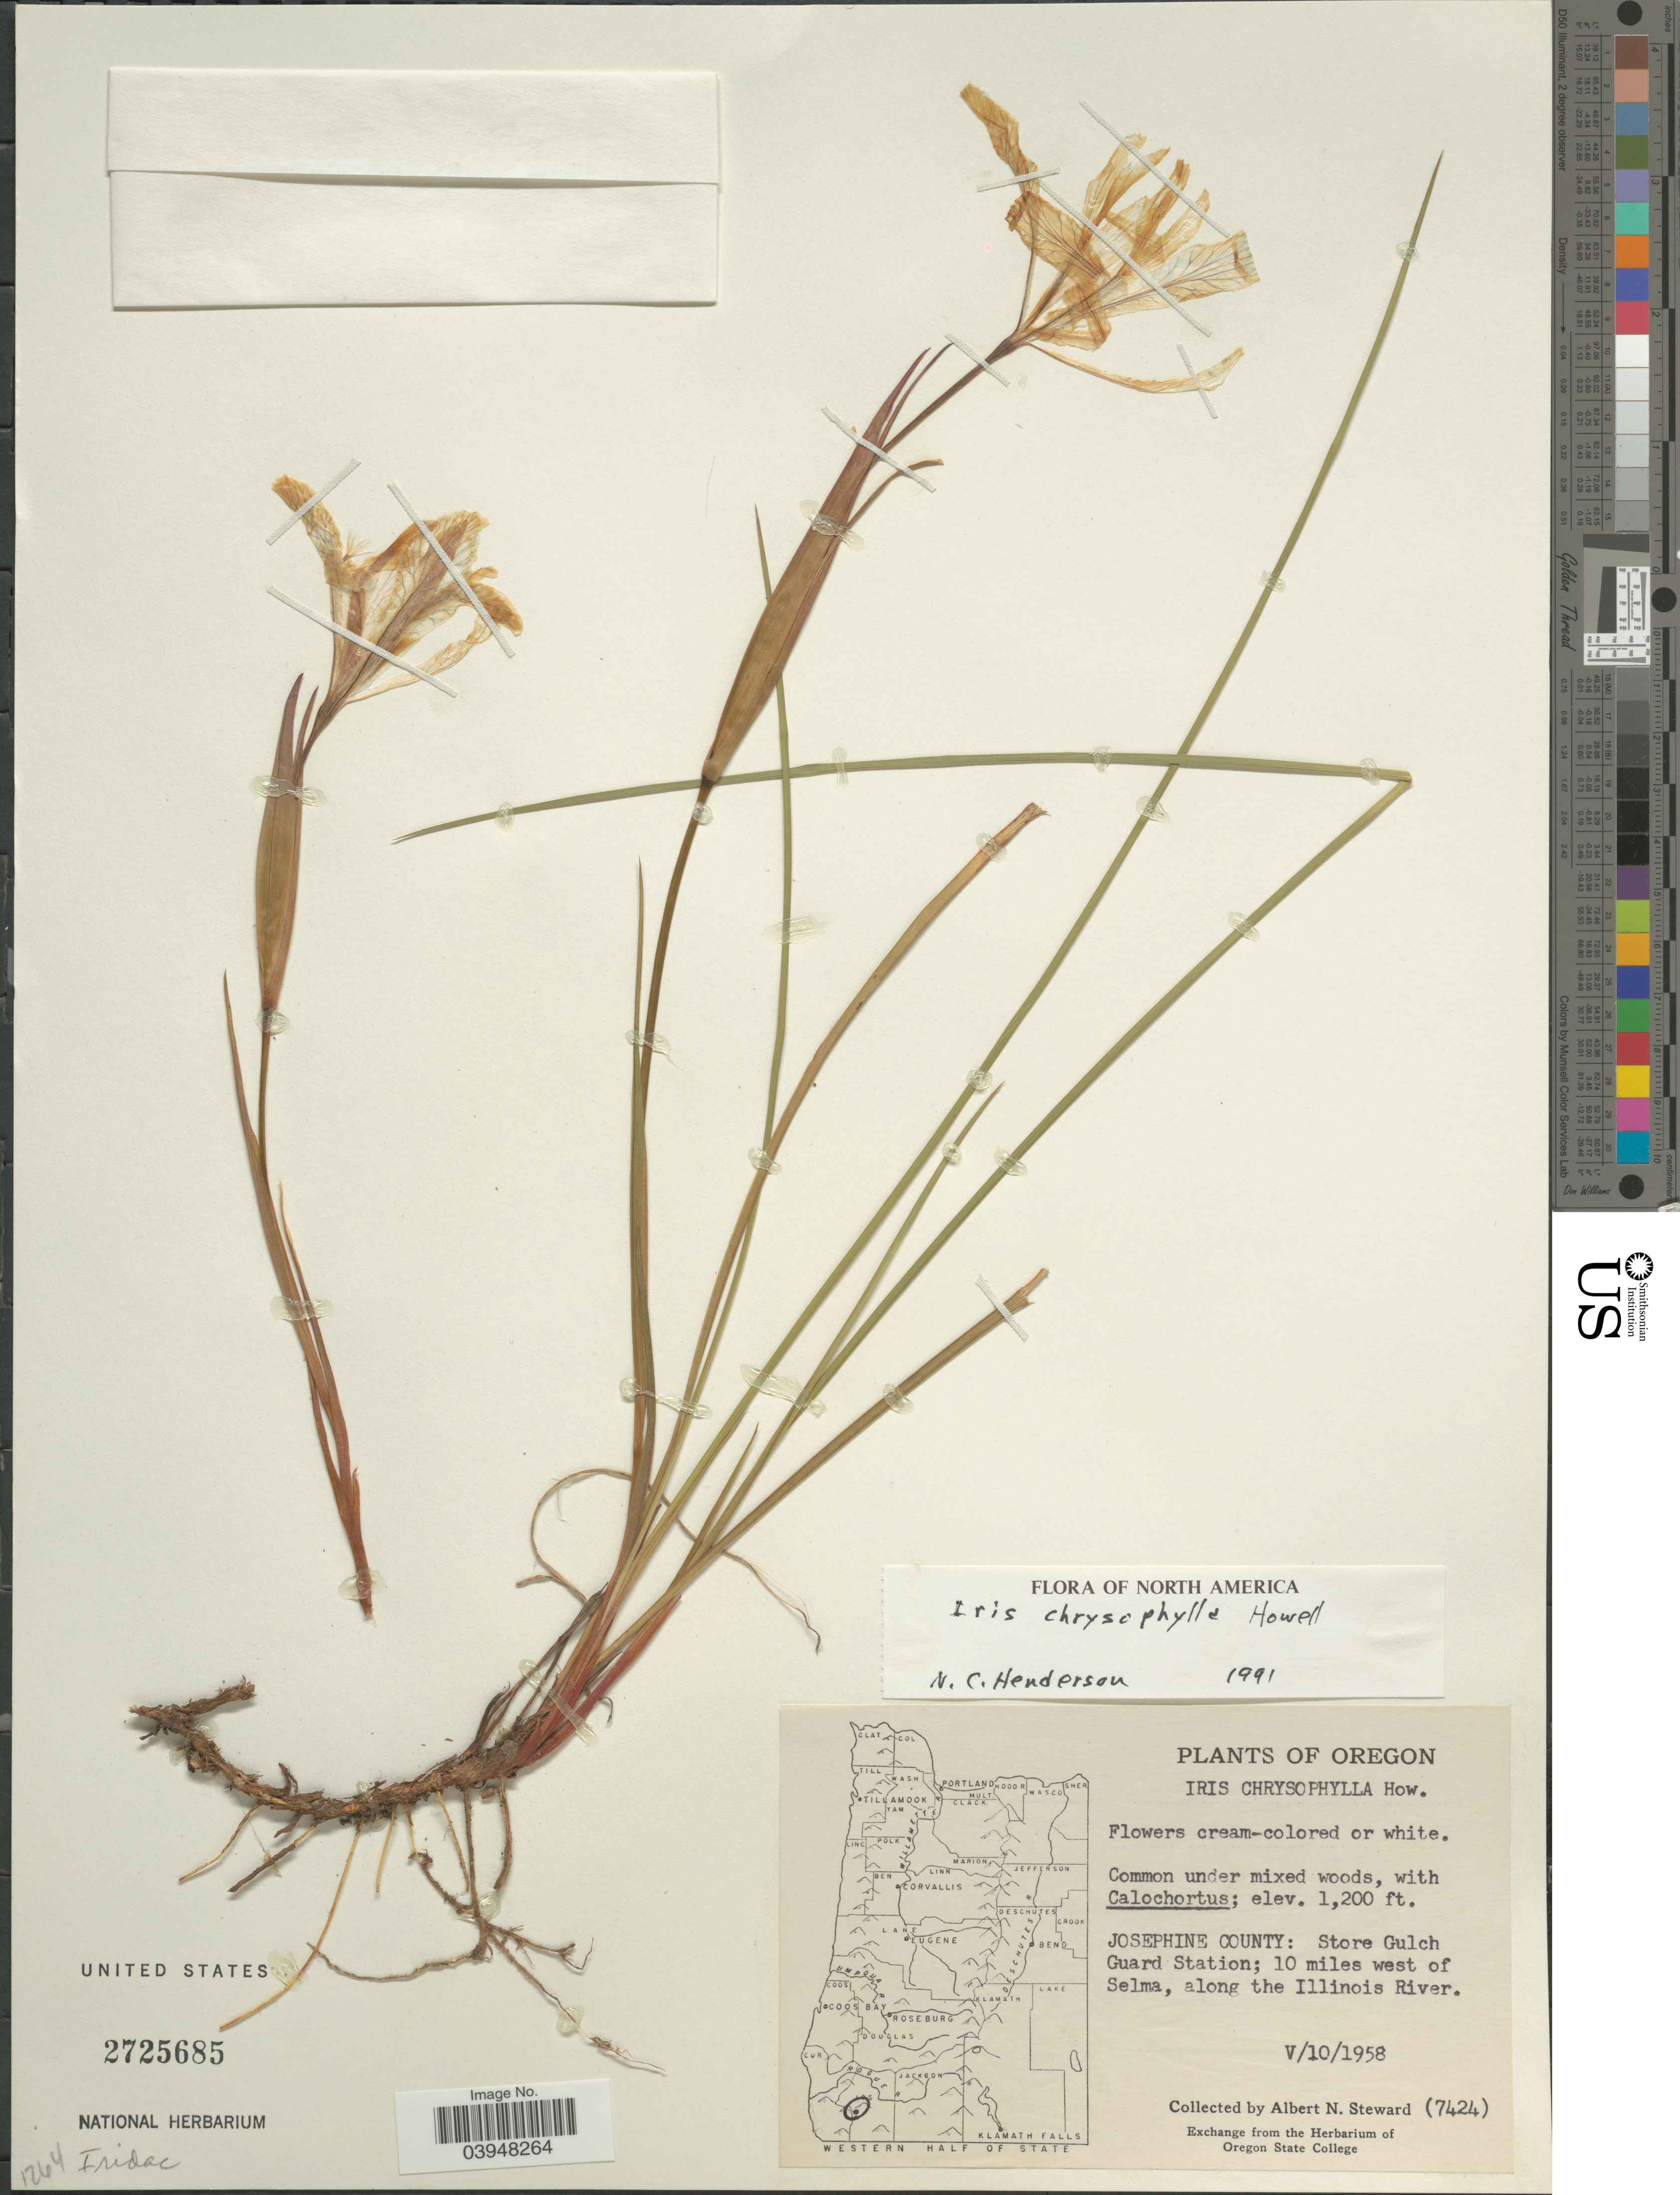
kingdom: Plantae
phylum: Tracheophyta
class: Liliopsida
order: Asparagales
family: Iridaceae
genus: Iris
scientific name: Iris chrysophylla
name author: Howell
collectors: A. N. Steward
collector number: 7424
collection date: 1958-05-10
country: United States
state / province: Oregon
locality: Josephine County: Store Gulch Guard Station; 10 miles west of Selma, along the Illinois River.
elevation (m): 366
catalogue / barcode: US 2725685